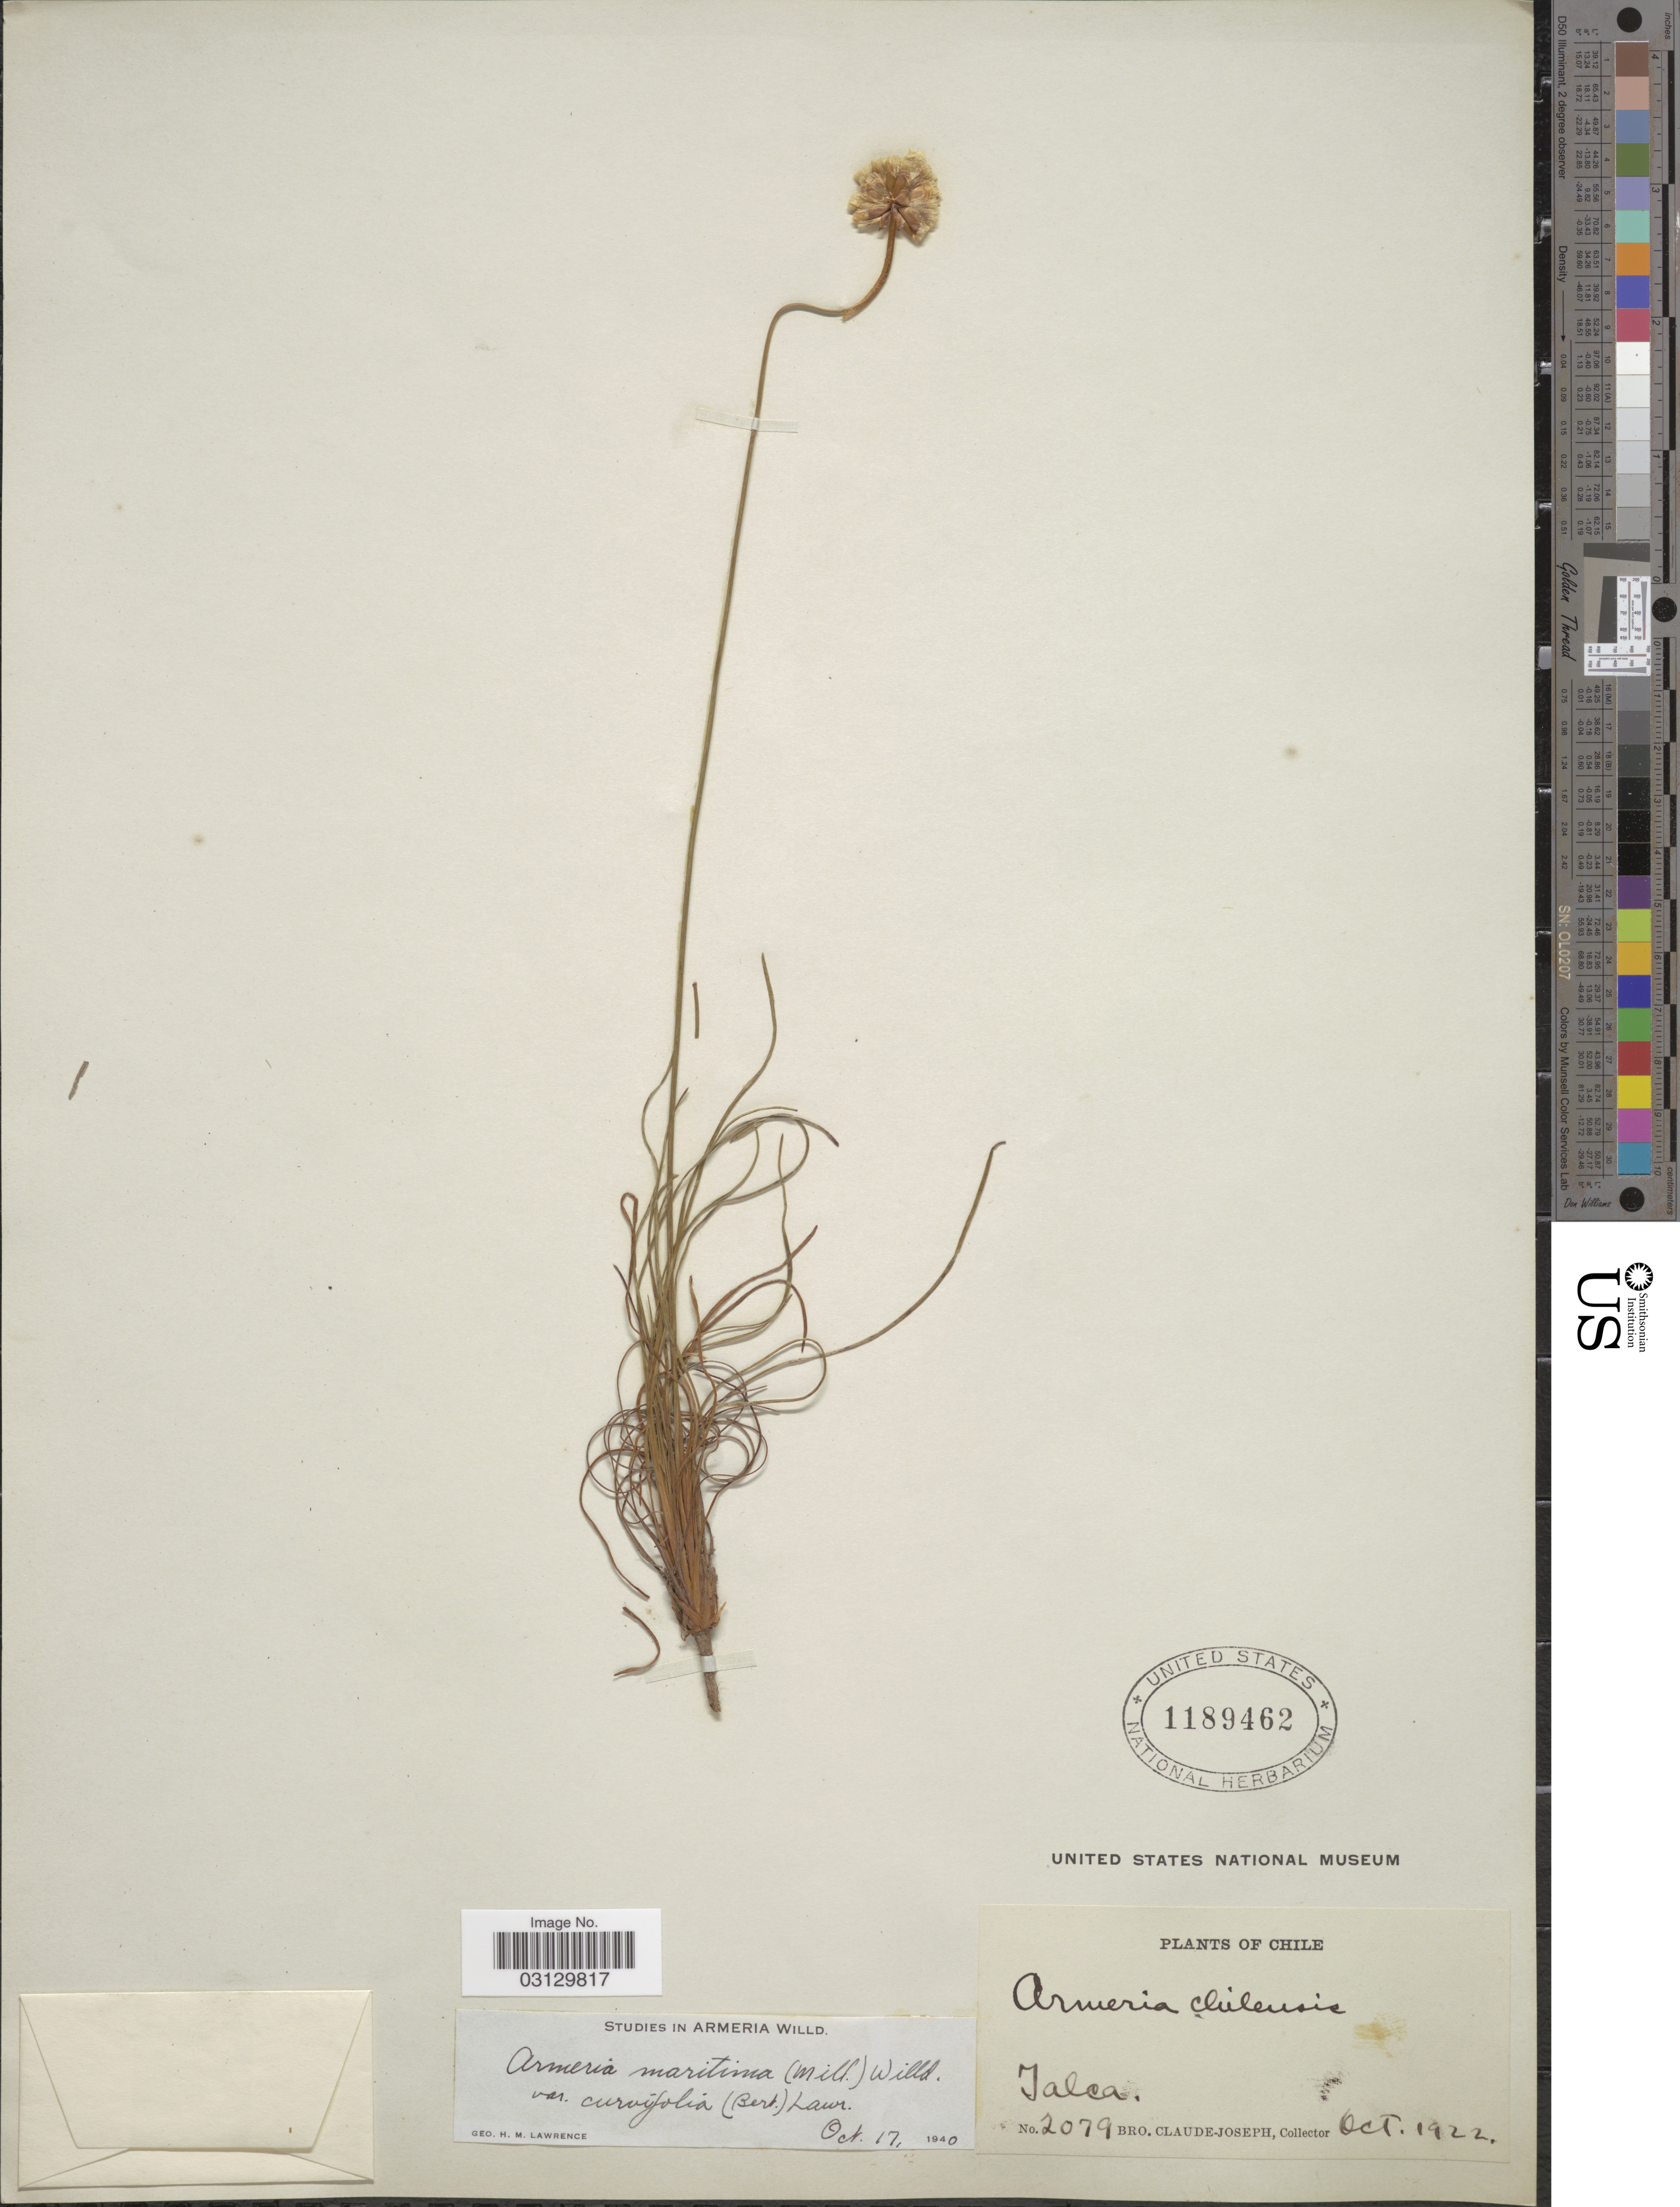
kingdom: Plantae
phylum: Tracheophyta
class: Magnoliopsida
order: Caryophyllales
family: Plumbaginaceae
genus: Armeria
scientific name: Armeria maritima subsp. andina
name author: (Poepp. ex Boiss.) D.M. Moore & H.O. Yates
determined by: Strong, M. T., (US), Smithsonian Institution - National Museum of Natural History (UNITED STATES)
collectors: Bro. Claude-Joseph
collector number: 2079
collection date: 1922-10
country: Chile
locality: Talca.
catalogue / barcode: US 1189462